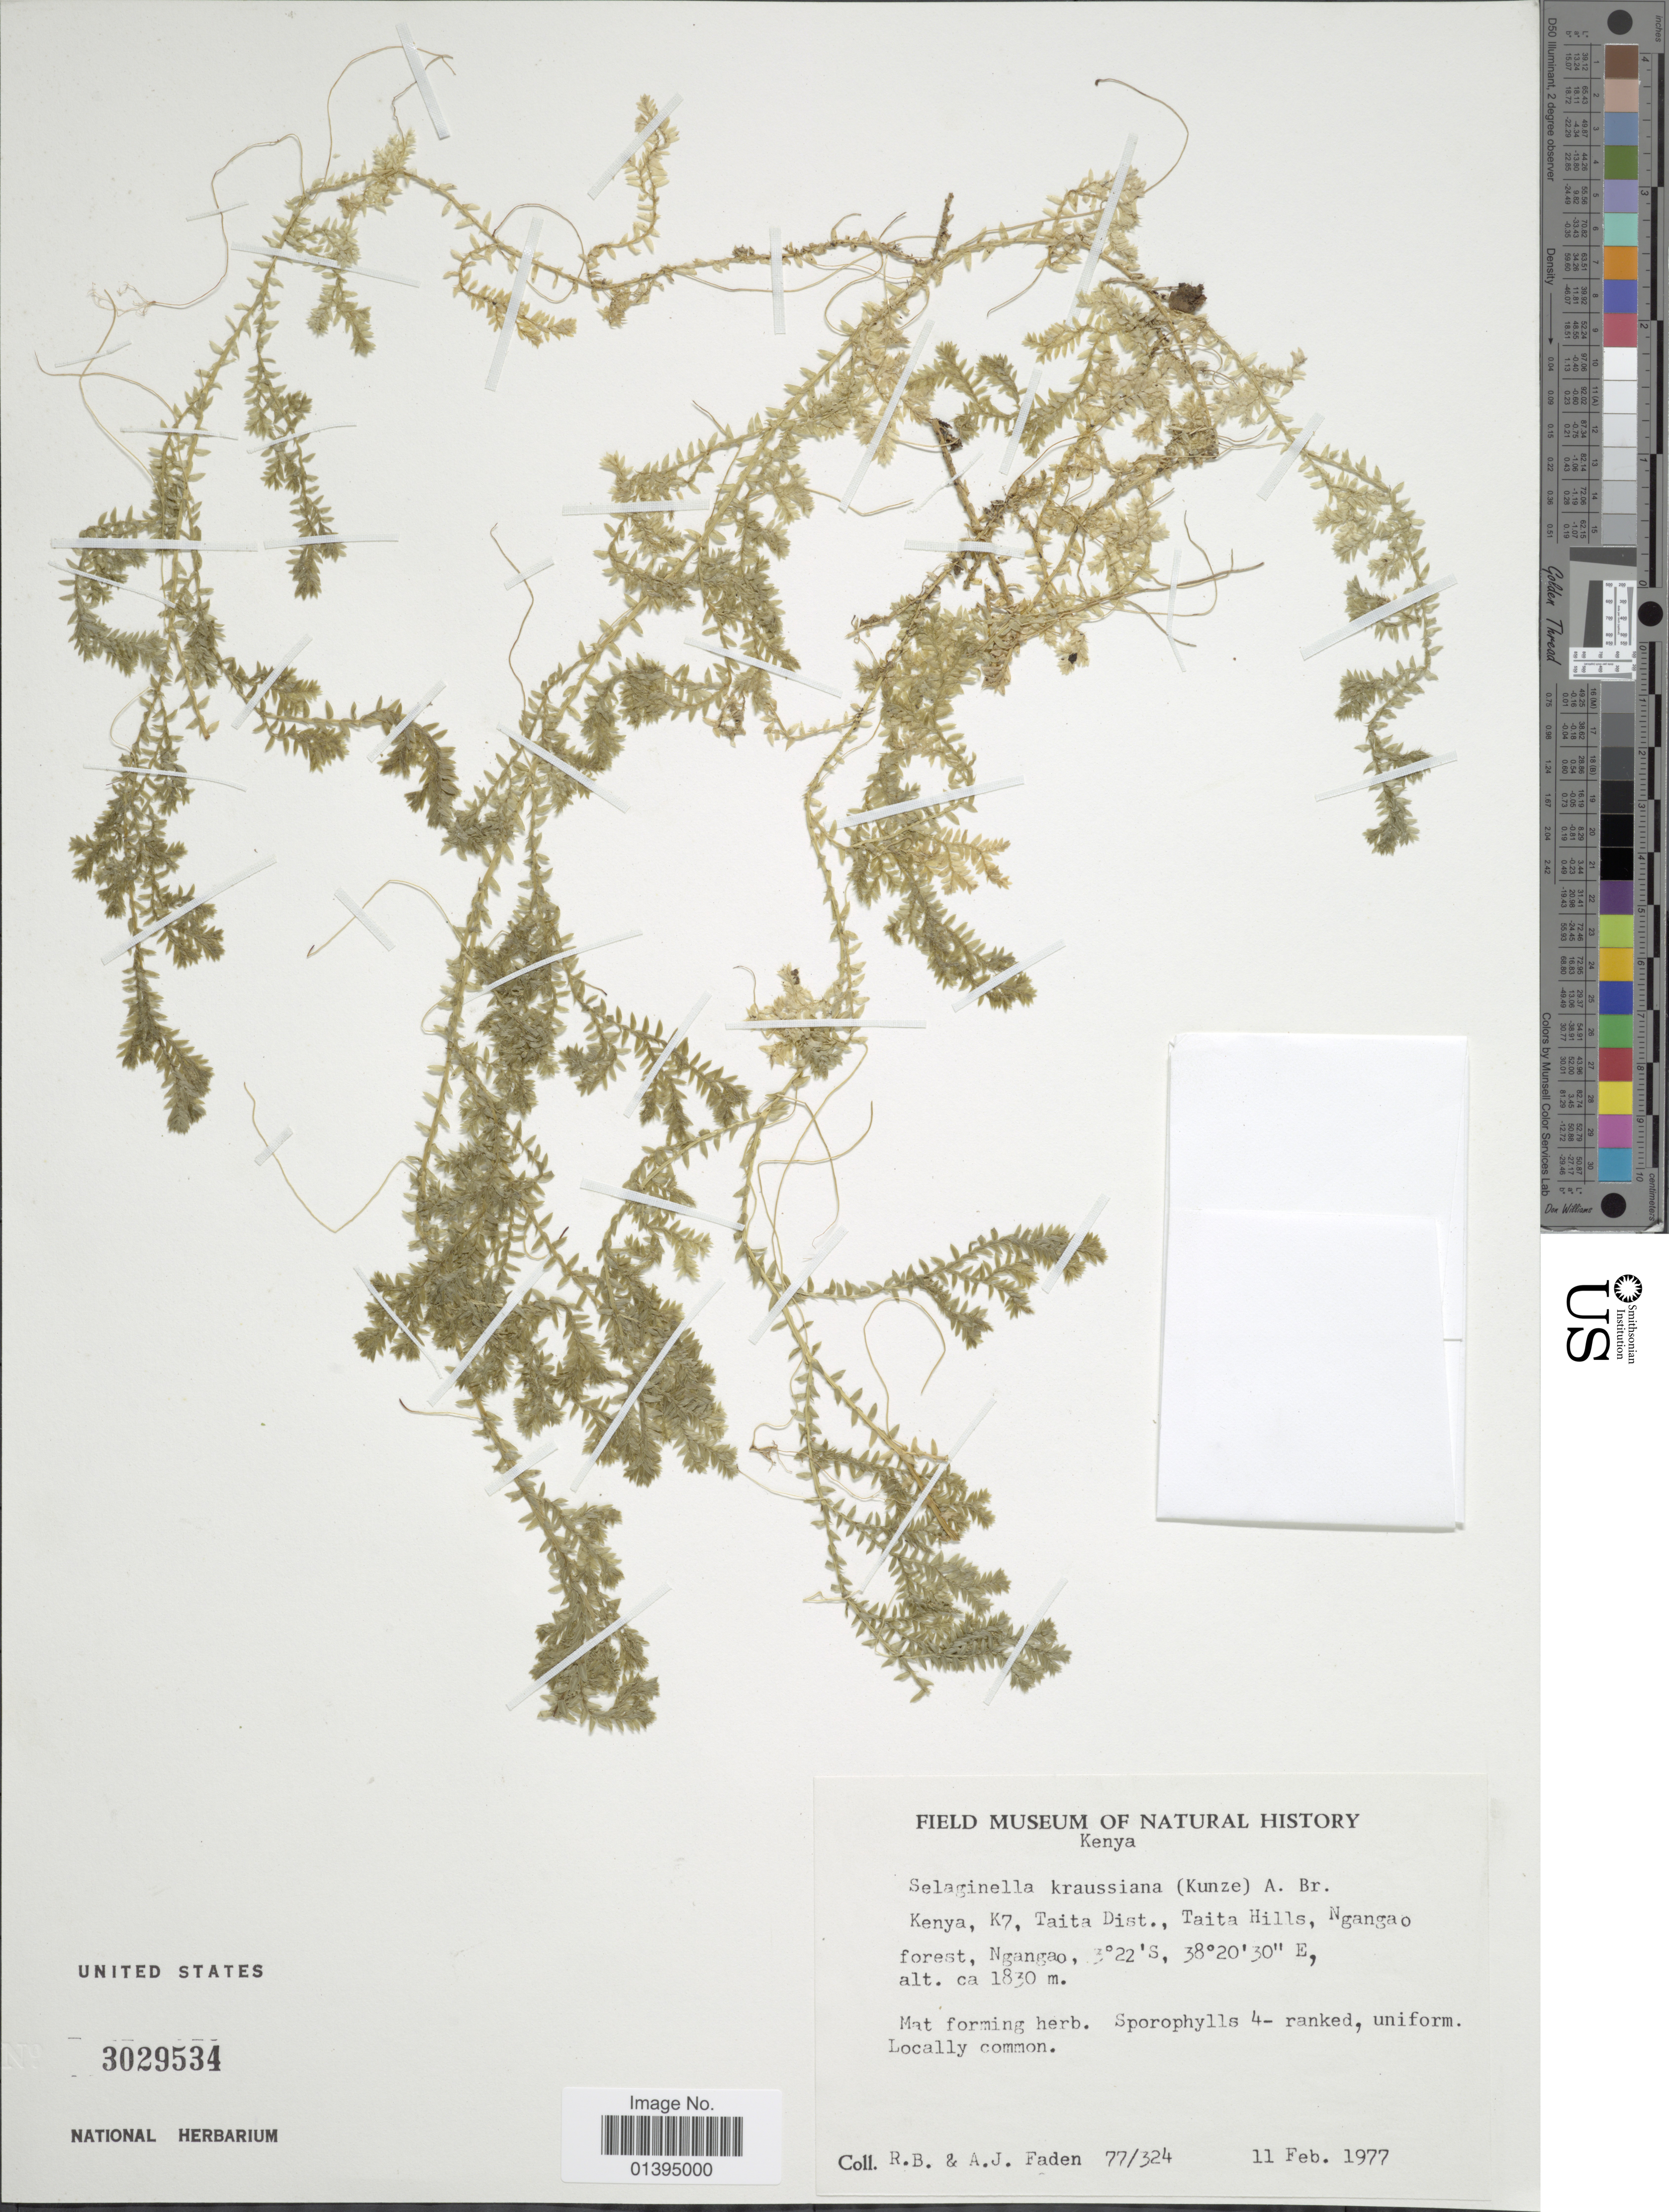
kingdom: Plantae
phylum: Tracheophyta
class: Lycopodiopsida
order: Selaginellales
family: Selaginellaceae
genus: Selaginella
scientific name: Selaginella kraussiana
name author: (Kunze) A. Braun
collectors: R. B. Faden & A. J. Faden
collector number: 77/324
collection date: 1977-02-11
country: Kenya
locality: K7, Taita Dist., Taita Hills, Ngangao forest, Ngangao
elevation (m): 1830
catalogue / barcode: US 3029534